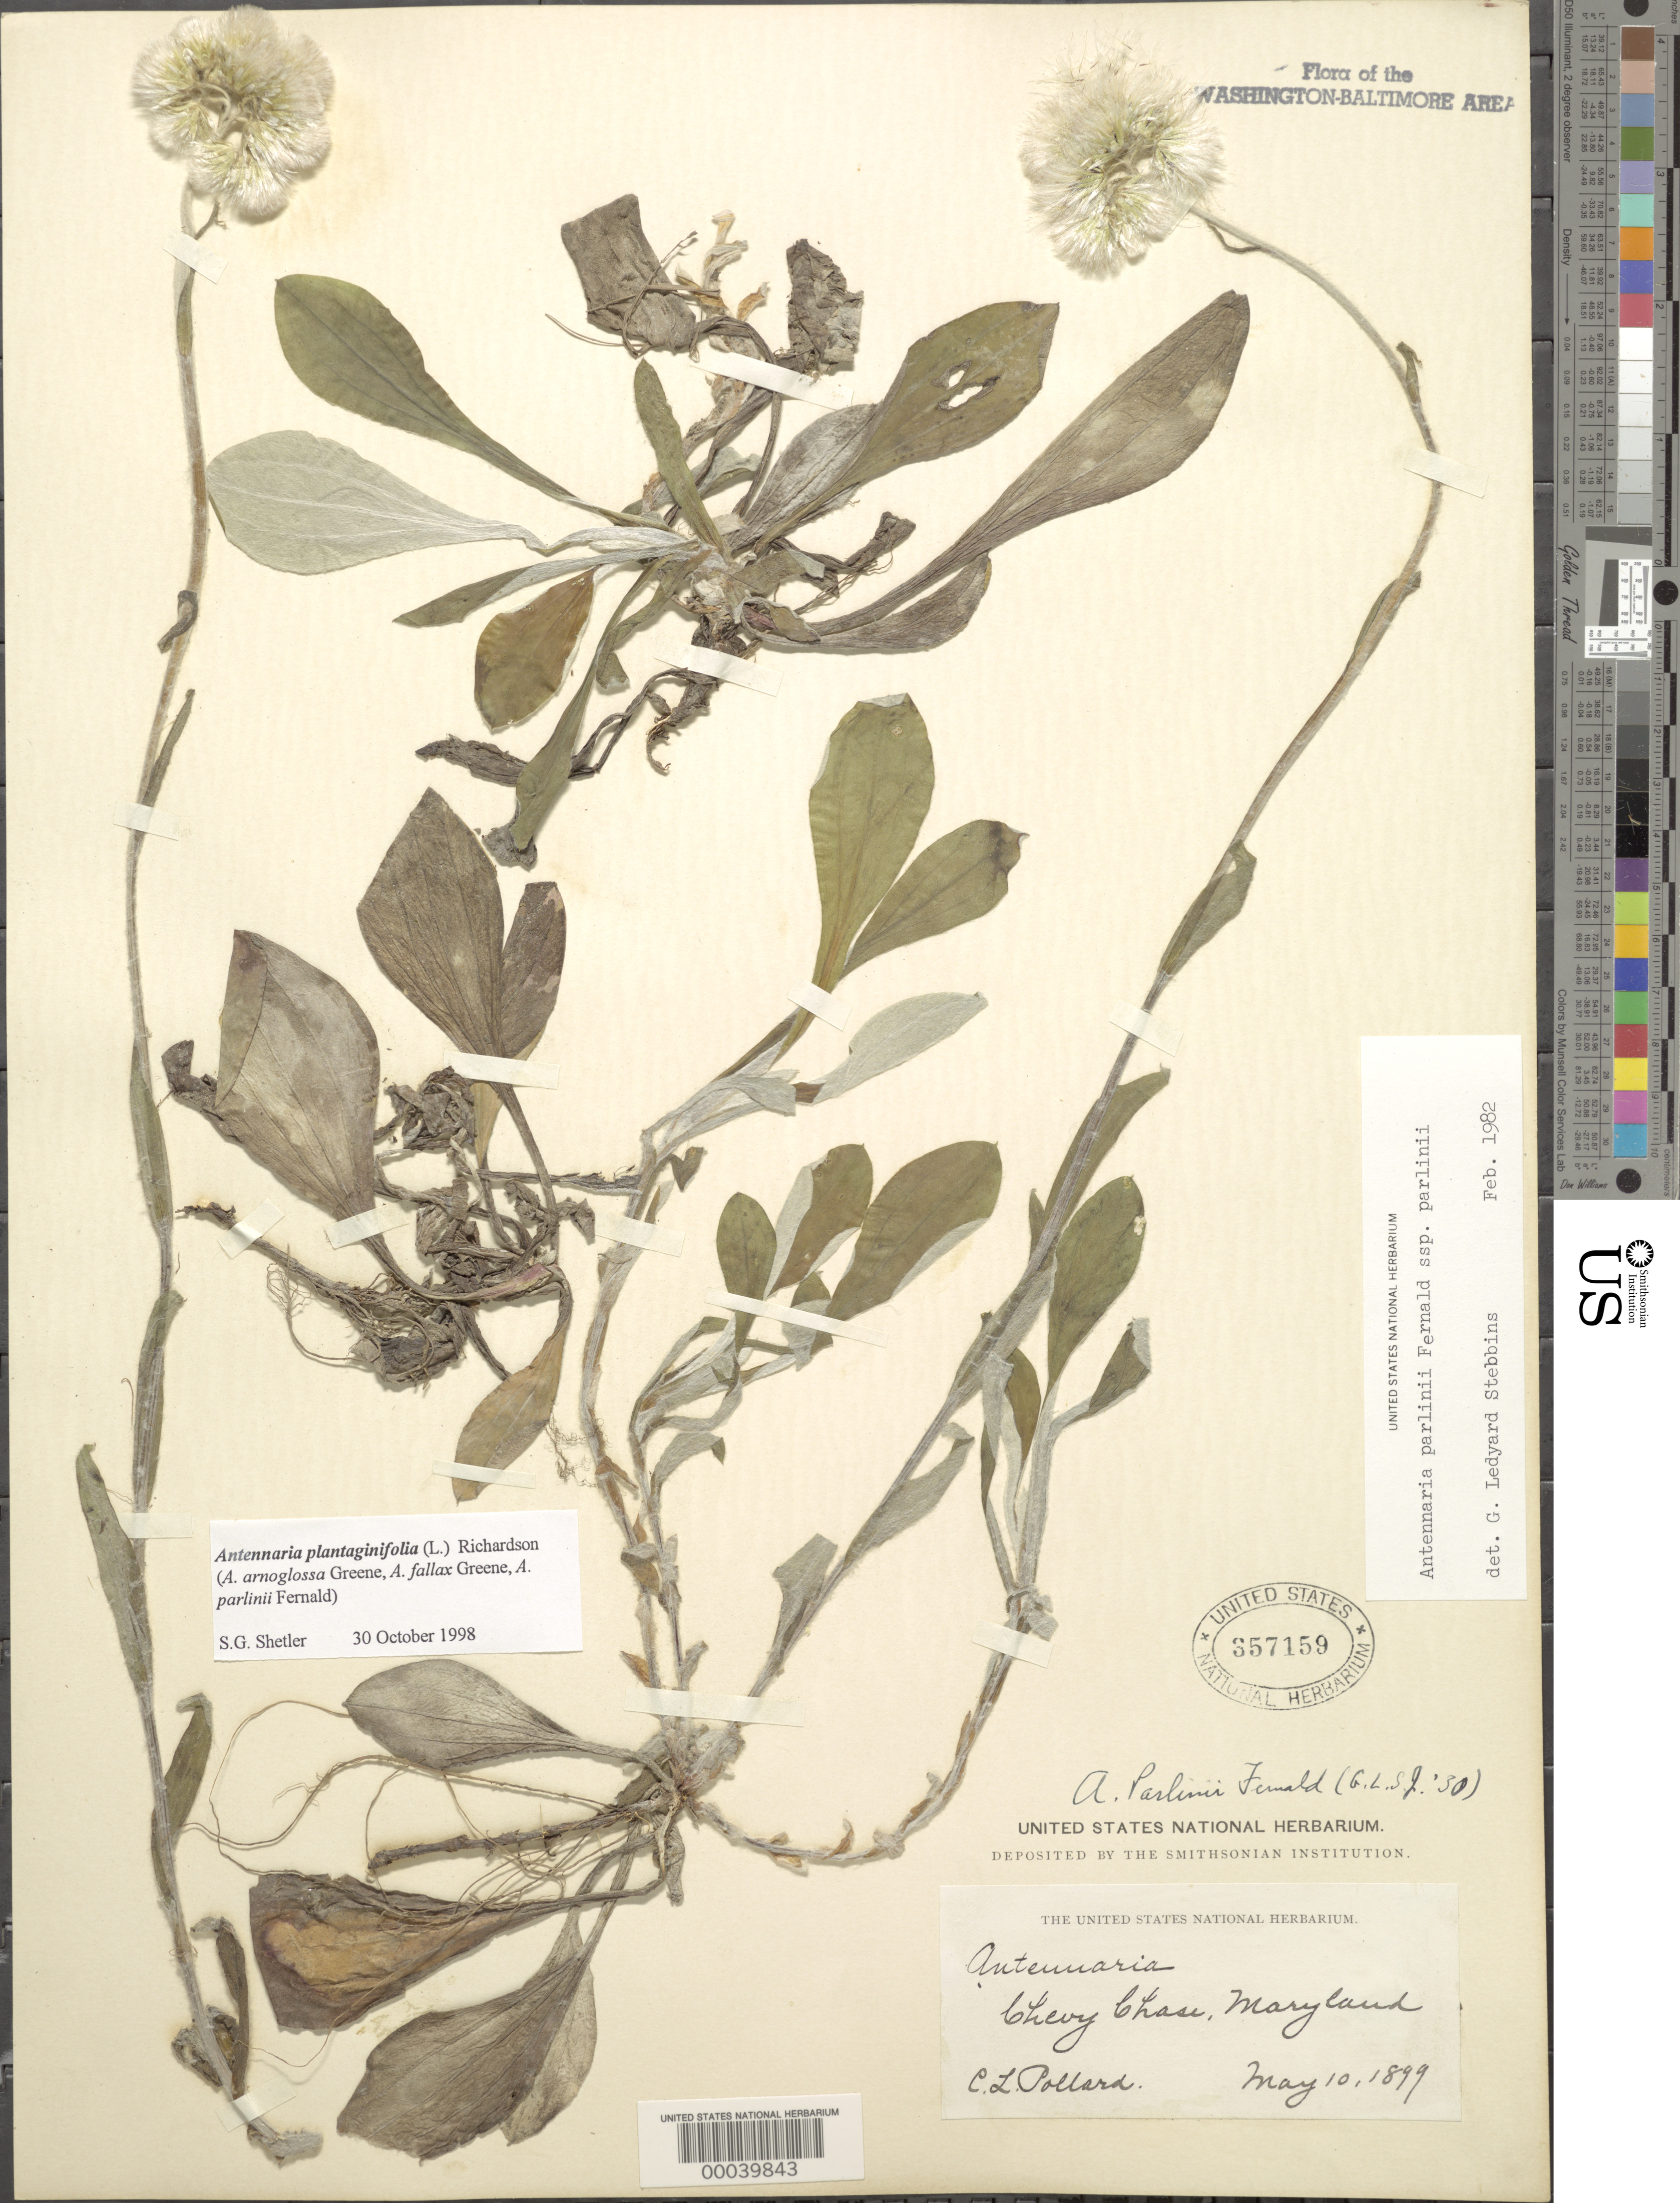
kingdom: Plantae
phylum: Tracheophyta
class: Magnoliopsida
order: Asterales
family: Asteraceae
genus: Antennaria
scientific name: Antennaria plantaginifolia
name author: (L.) Richardson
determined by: Stebbins, G. L.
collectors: C. L. Pollard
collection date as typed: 10 May 1899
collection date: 1899-05-10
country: United States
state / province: Maryland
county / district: Montgomery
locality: Chevy Chase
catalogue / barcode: US 357159